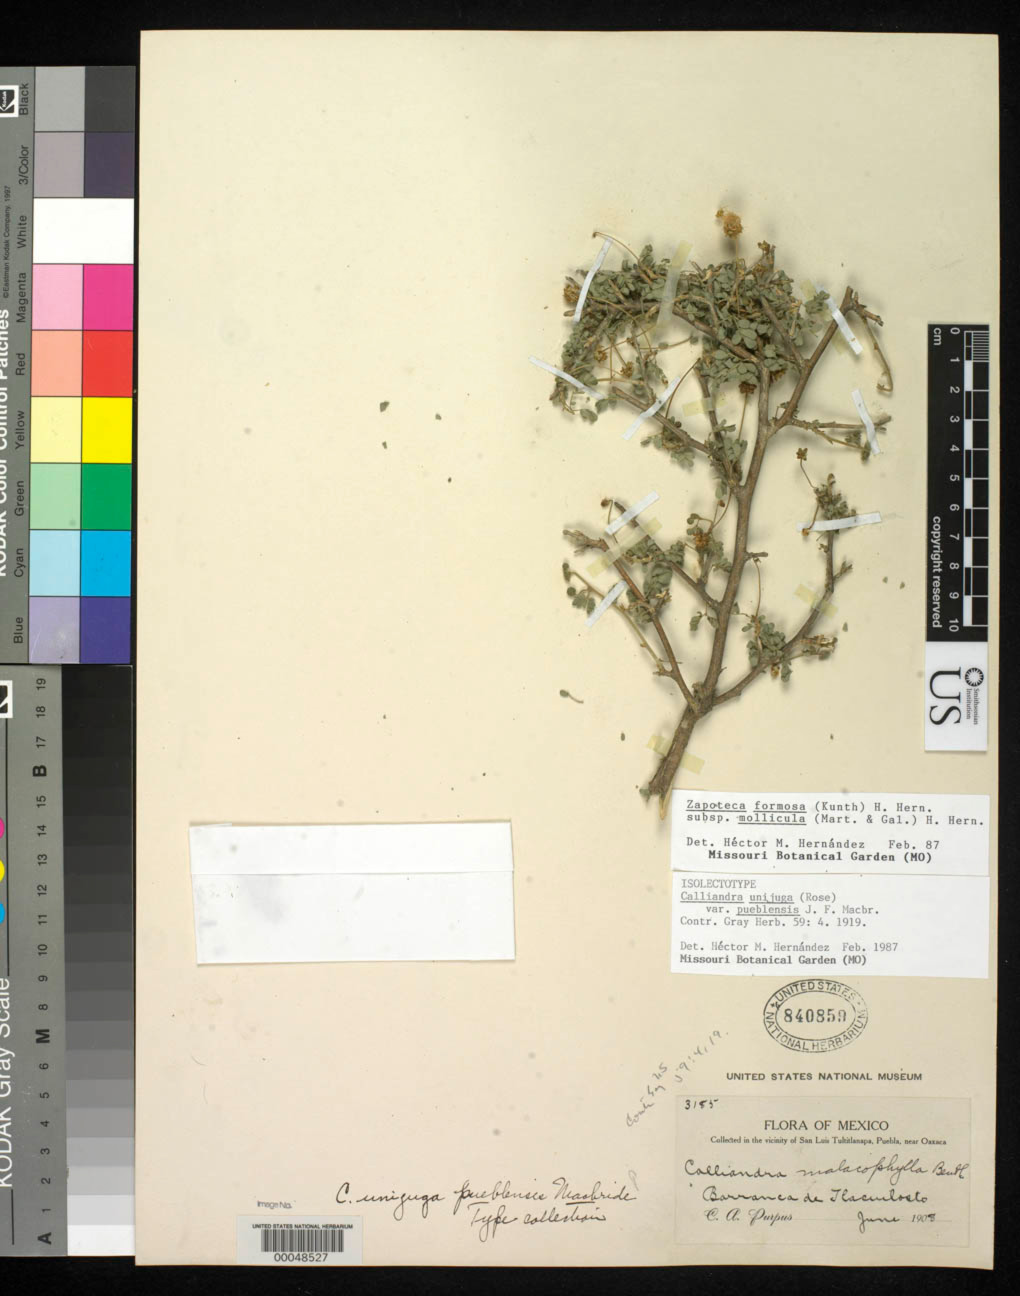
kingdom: Plantae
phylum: Tracheophyta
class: Magnoliopsida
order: Fabales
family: Fabaceae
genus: Calliandra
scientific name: Calliandra unijuga var. pueblensis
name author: J.F. Macbr.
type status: Isolectotype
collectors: C. A. Purpus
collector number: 3185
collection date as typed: Jun 1908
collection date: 1908-06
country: Mexico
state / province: Puebla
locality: San Luis Tultitlanapa.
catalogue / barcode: US 840859